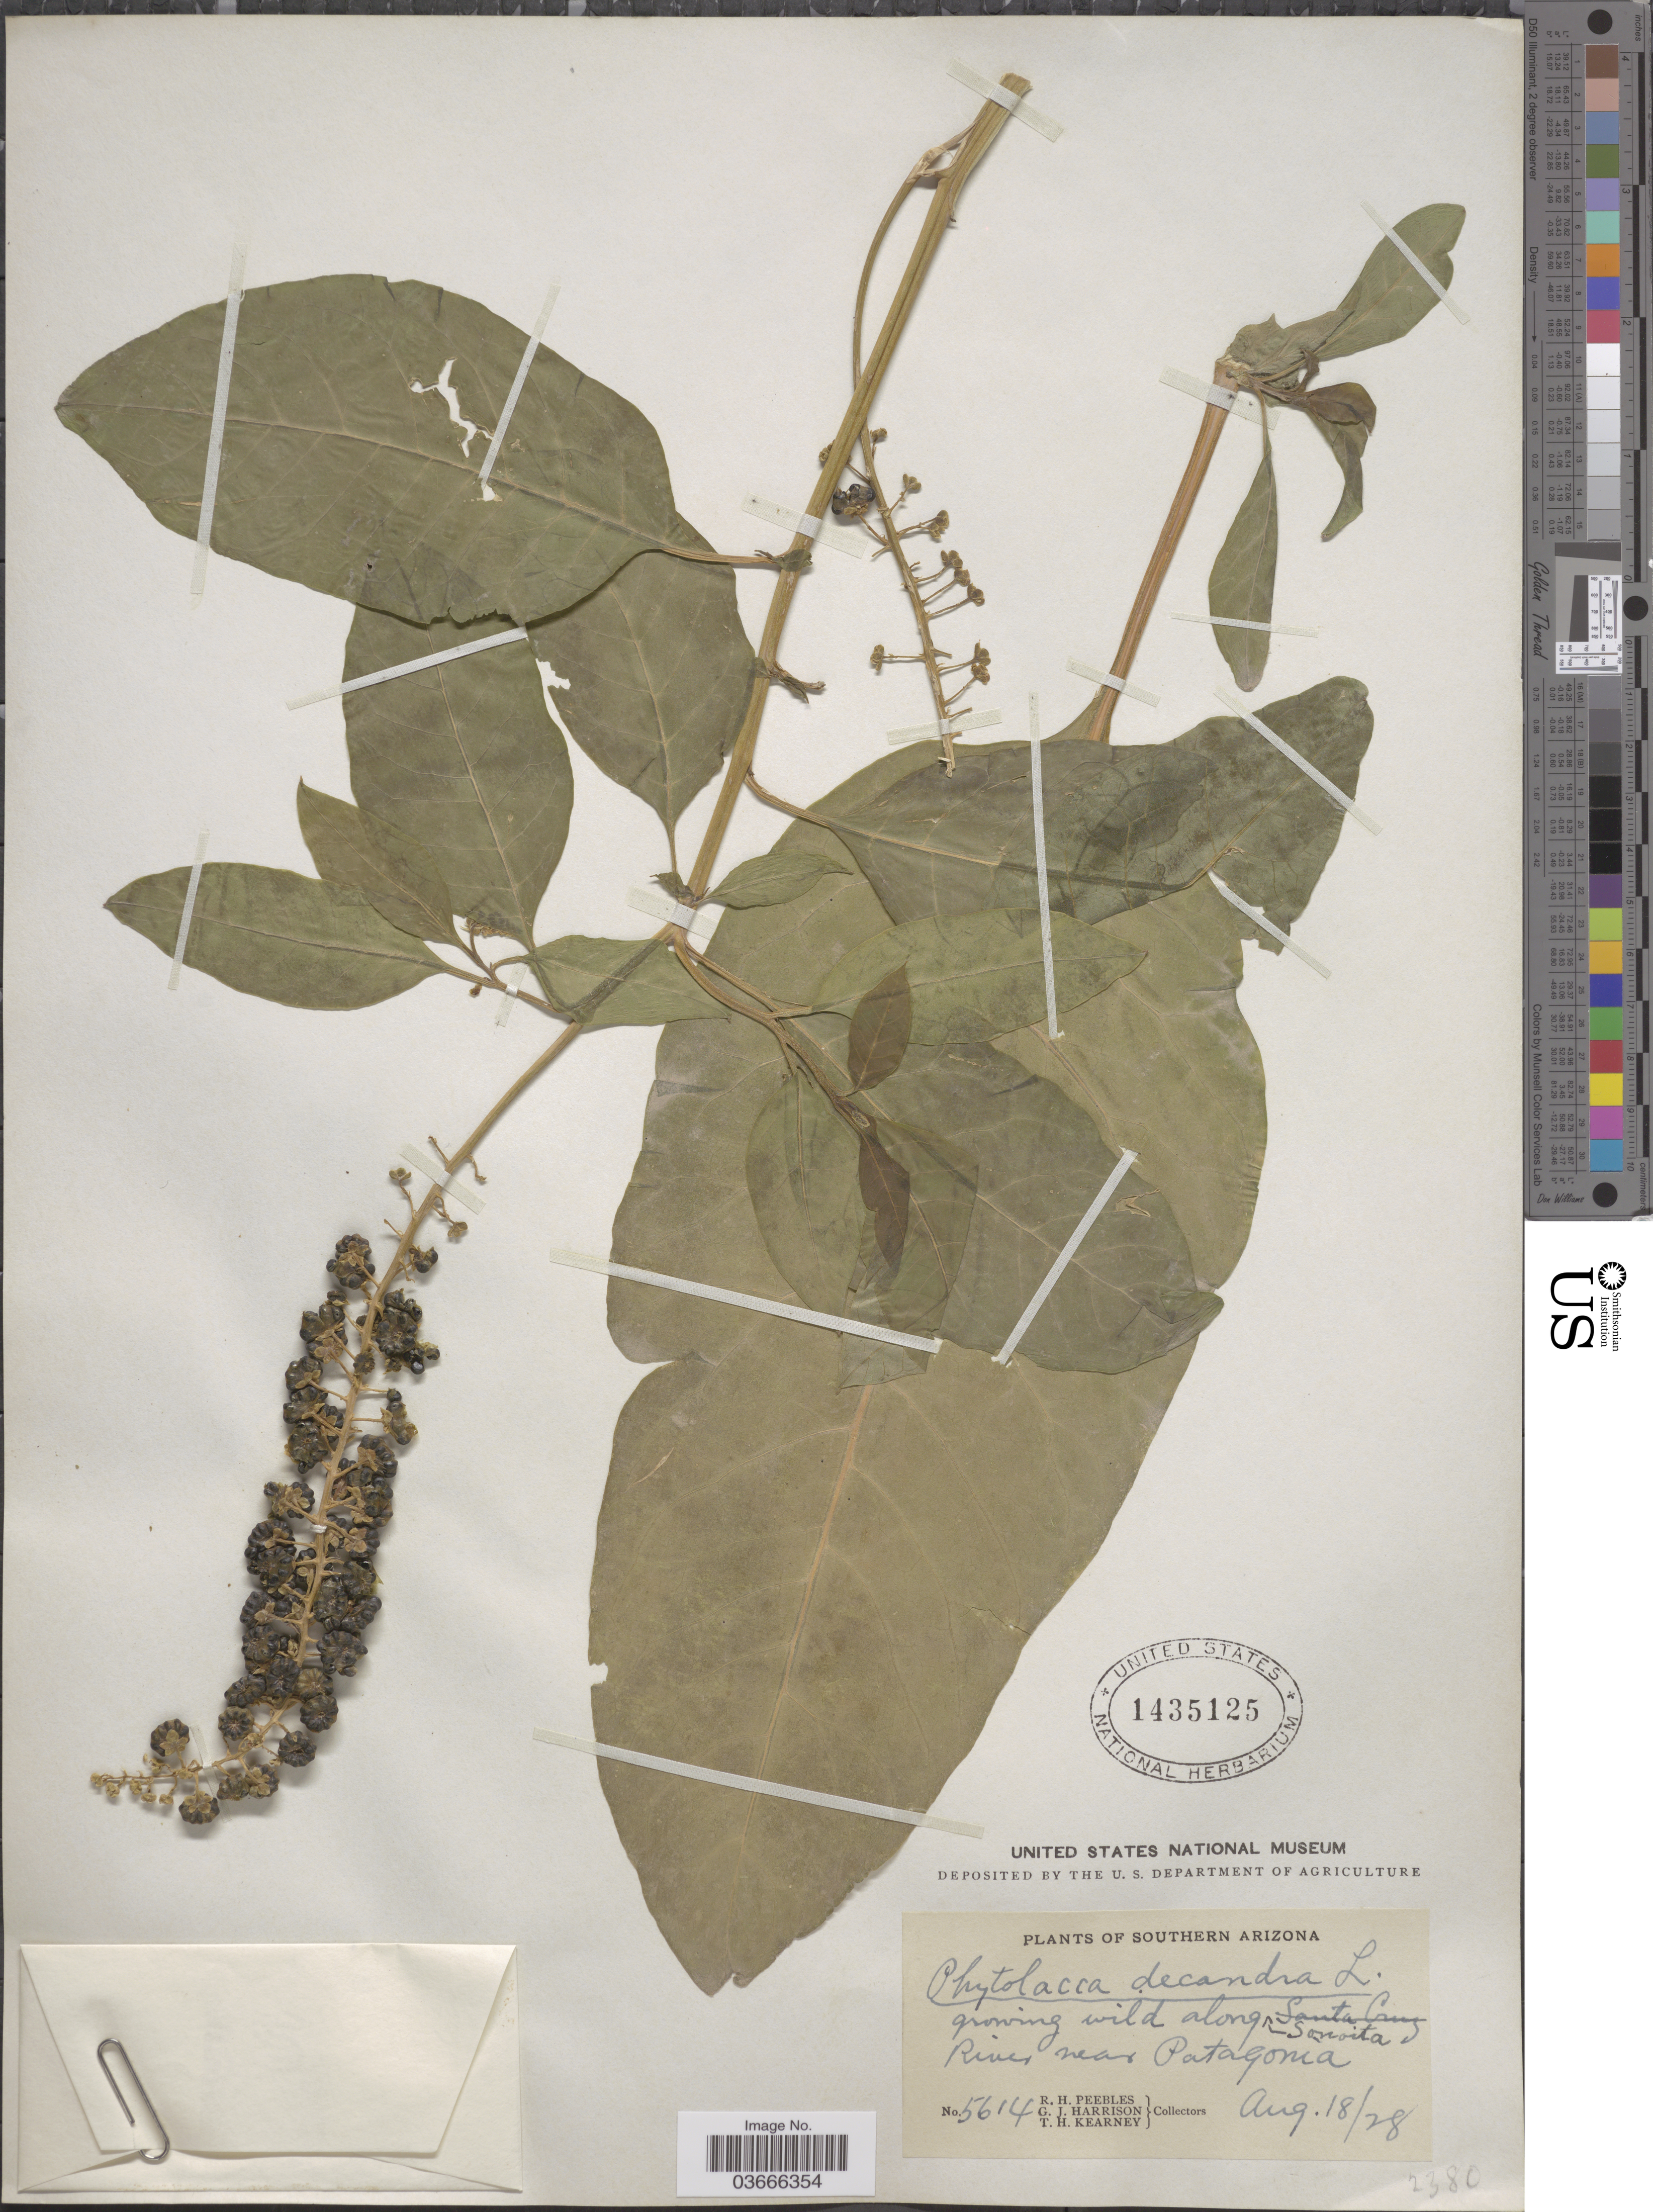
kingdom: Plantae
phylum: Tracheophyta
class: Magnoliopsida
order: Caryophyllales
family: Phytolaccaceae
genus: Phytolacca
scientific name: Phytolacca americana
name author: L.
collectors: R. H. Peebles, G. J. Harrison & T. H. Kearney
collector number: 5614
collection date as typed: Transcribed d/m/y: 18/8/28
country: United States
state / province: Arizona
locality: Along Sonoita River near Patagonia.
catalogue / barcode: US 1435125